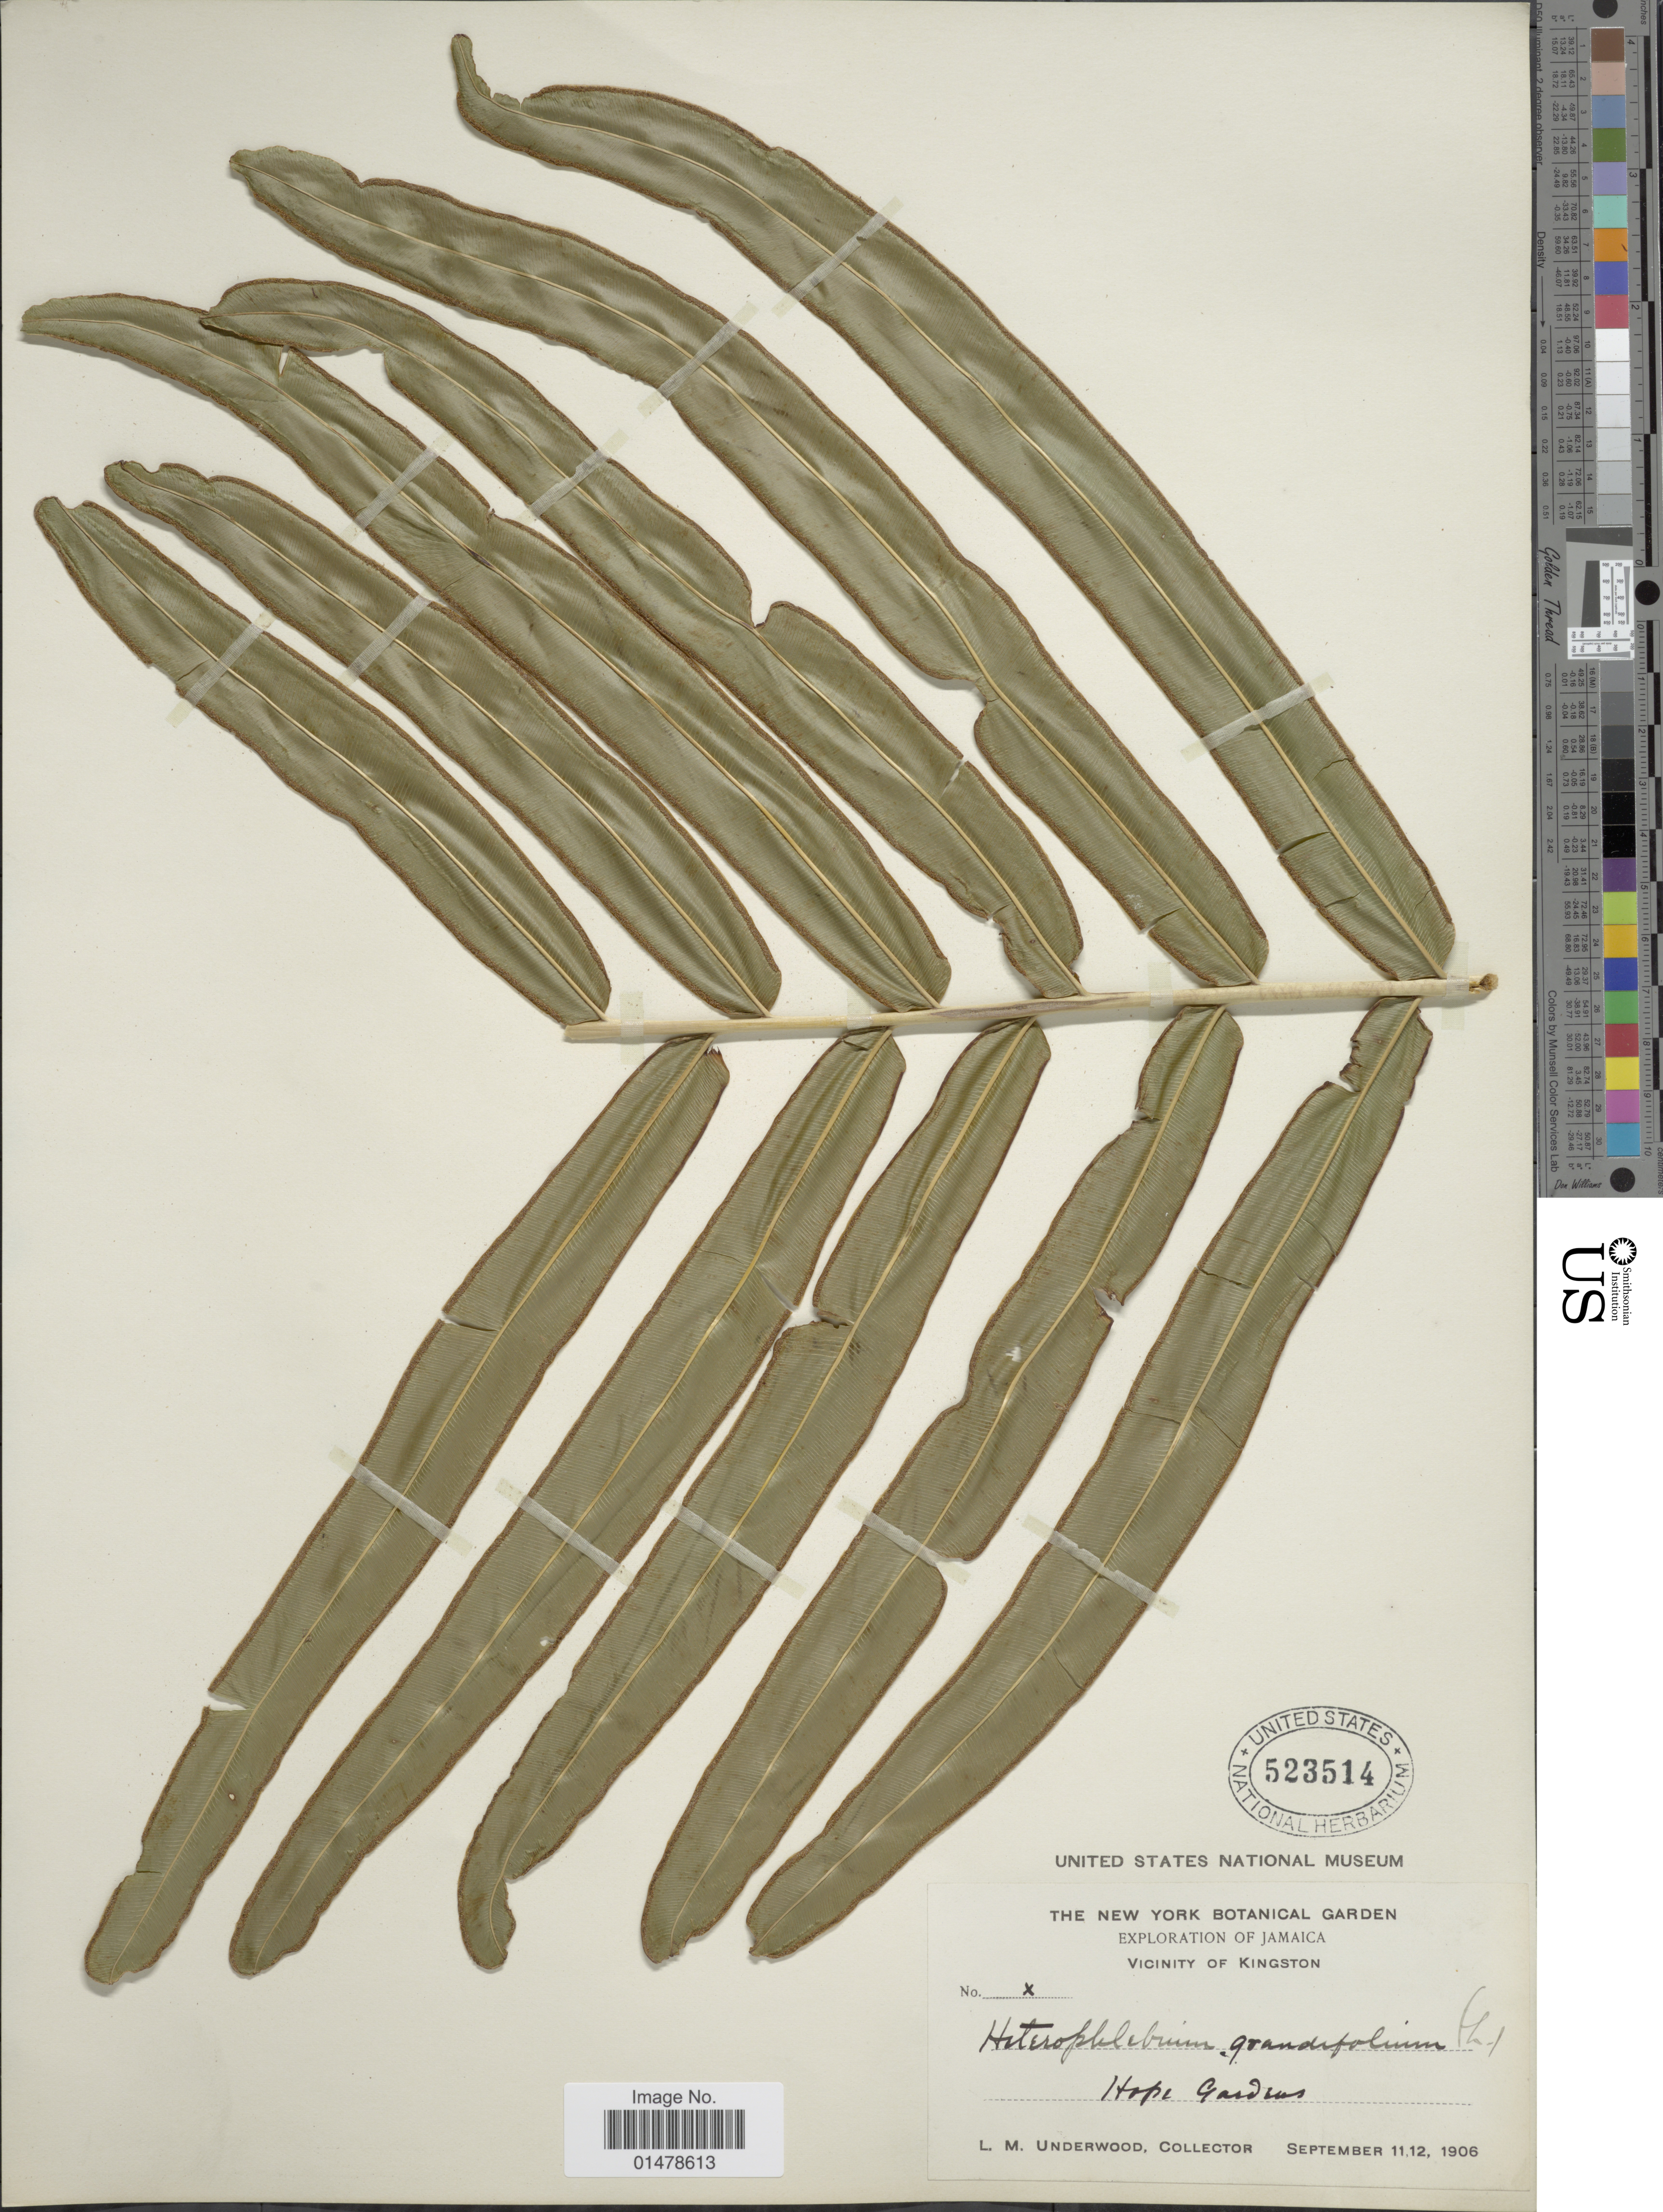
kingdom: Plantae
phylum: Tracheophyta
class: Polypodiopsida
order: Polypodiales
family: Pteridaceae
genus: Pteris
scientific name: Pteris grandifolia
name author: L.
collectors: L. M. Underwood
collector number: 10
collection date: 1906-09-11/1906-09-12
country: Jamaica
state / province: Kingston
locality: Vicinity of Kingston, Hope Gardens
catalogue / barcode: US 523514